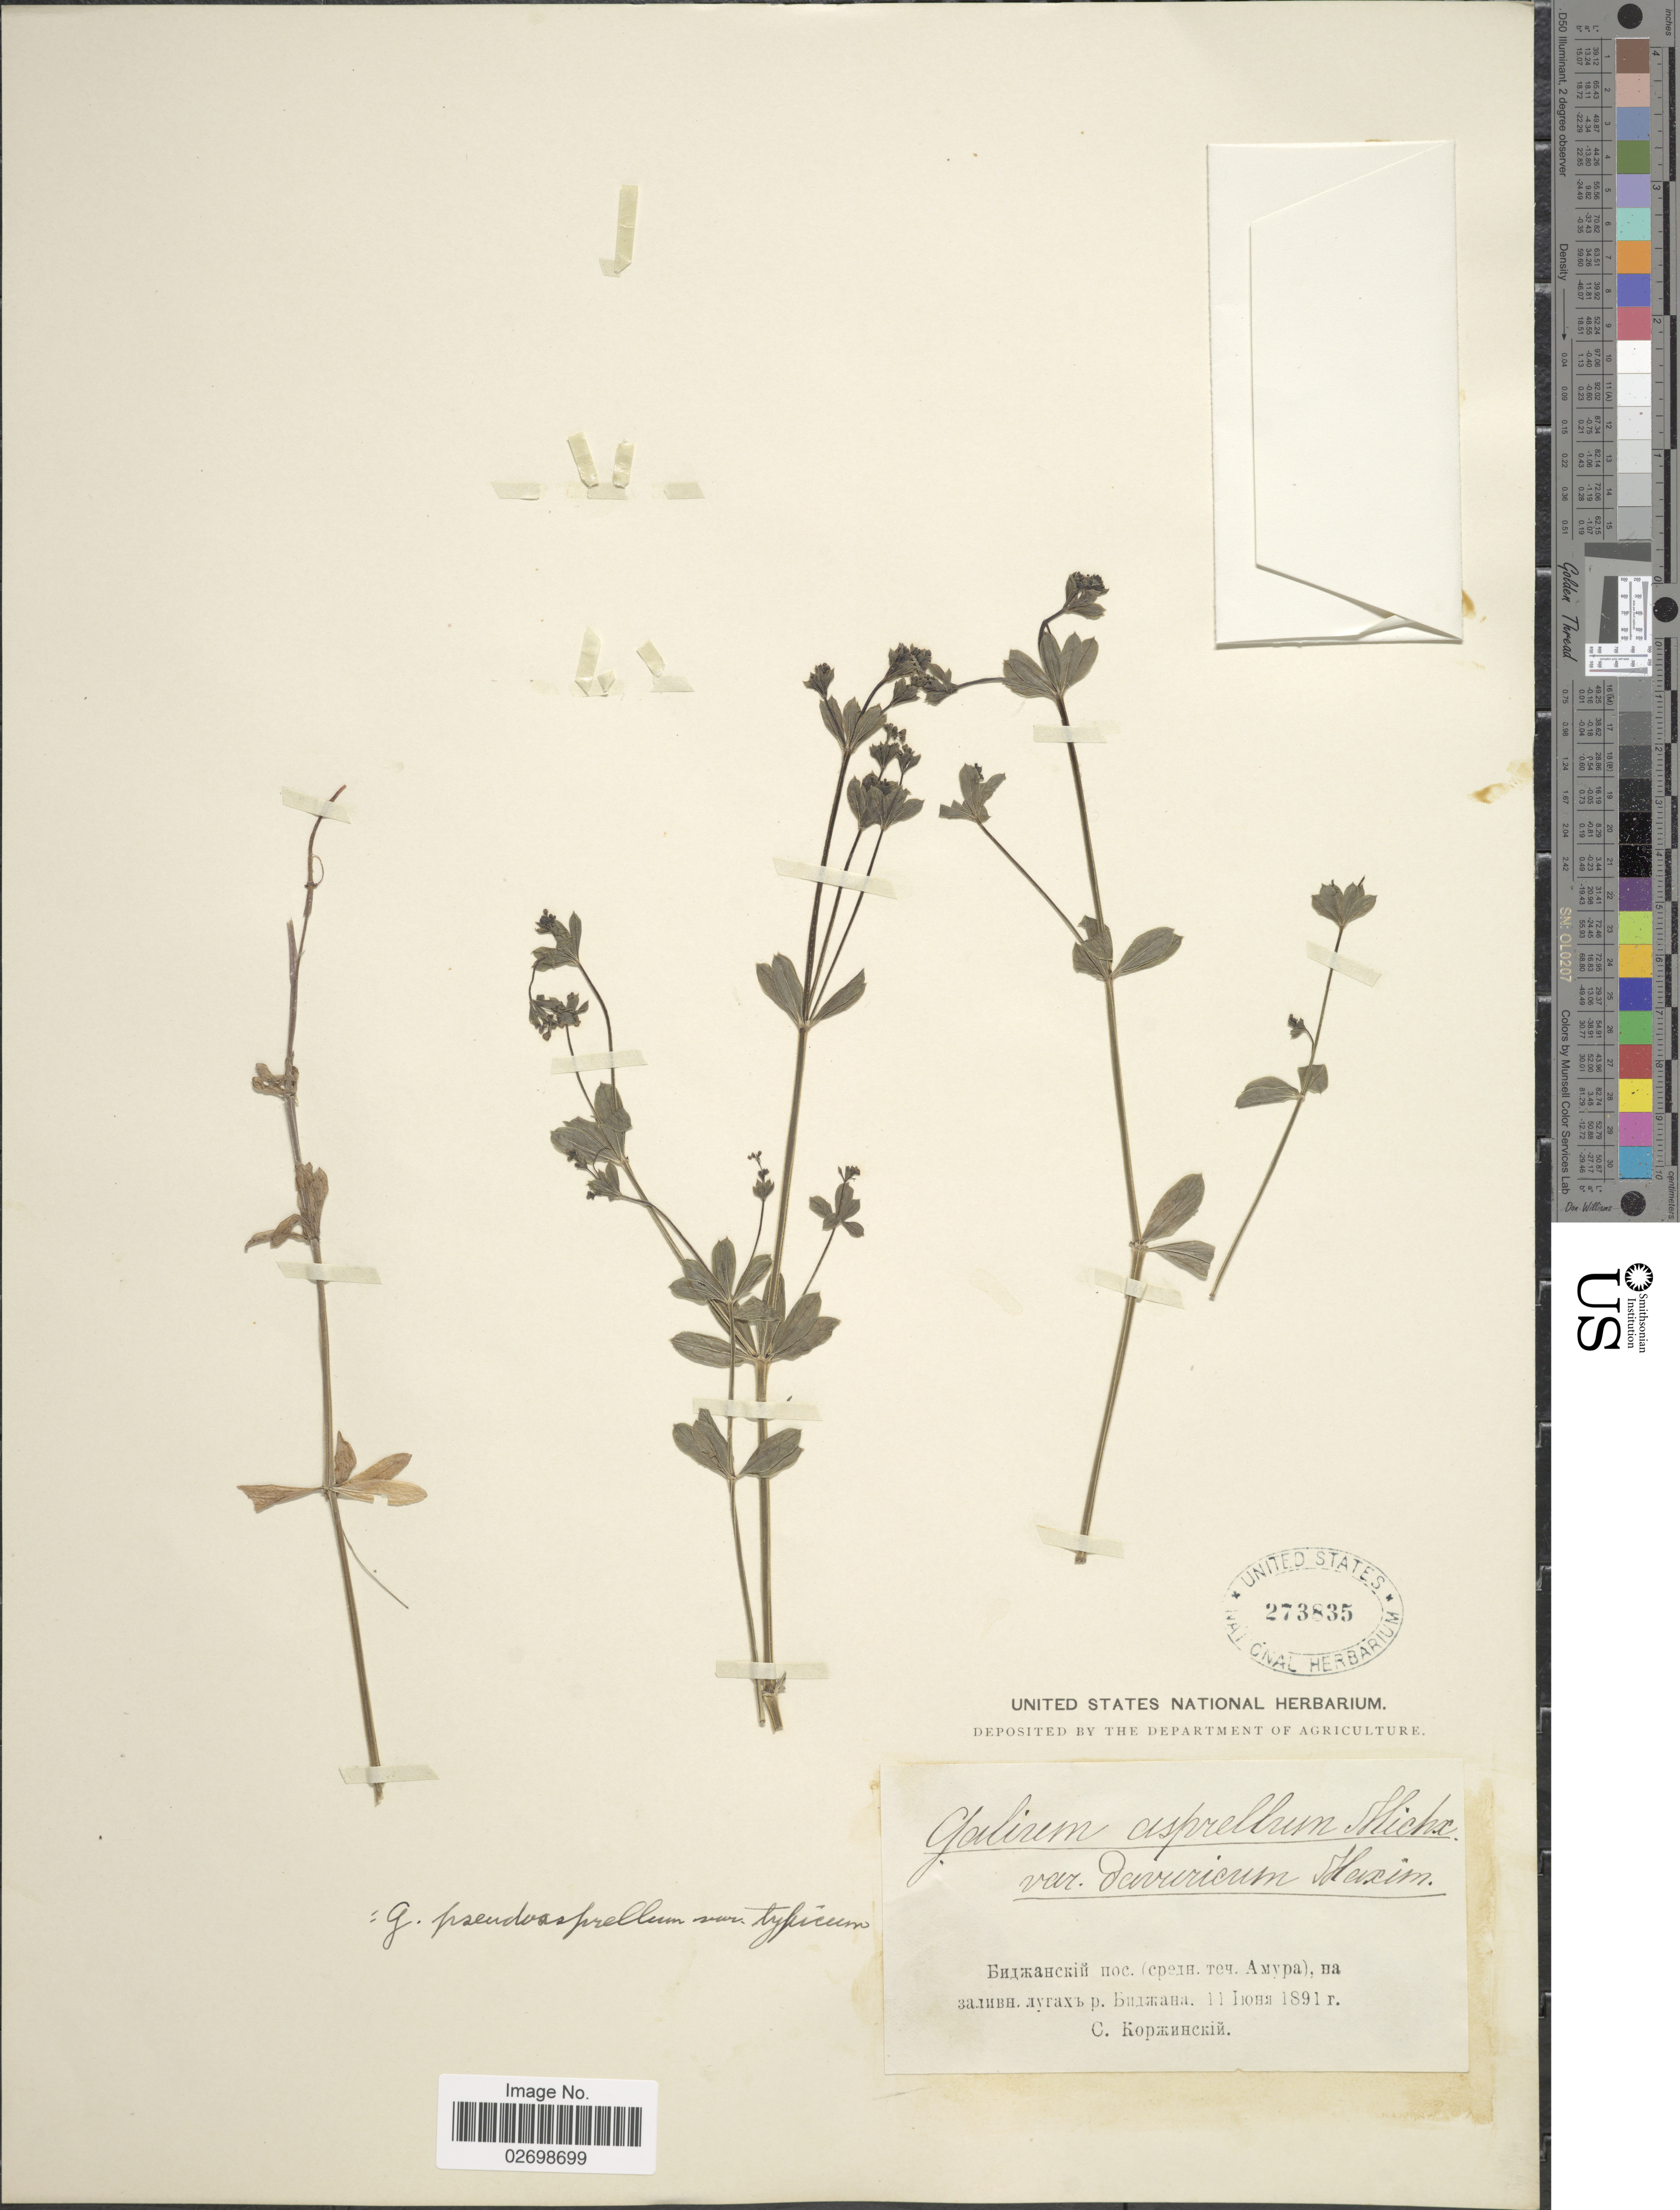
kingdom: Plantae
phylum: Tracheophyta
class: Magnoliopsida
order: Gentianales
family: Rubiaceae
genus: Galium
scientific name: Galium pseudoasprellum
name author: Makino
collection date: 1891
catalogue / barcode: US 273835